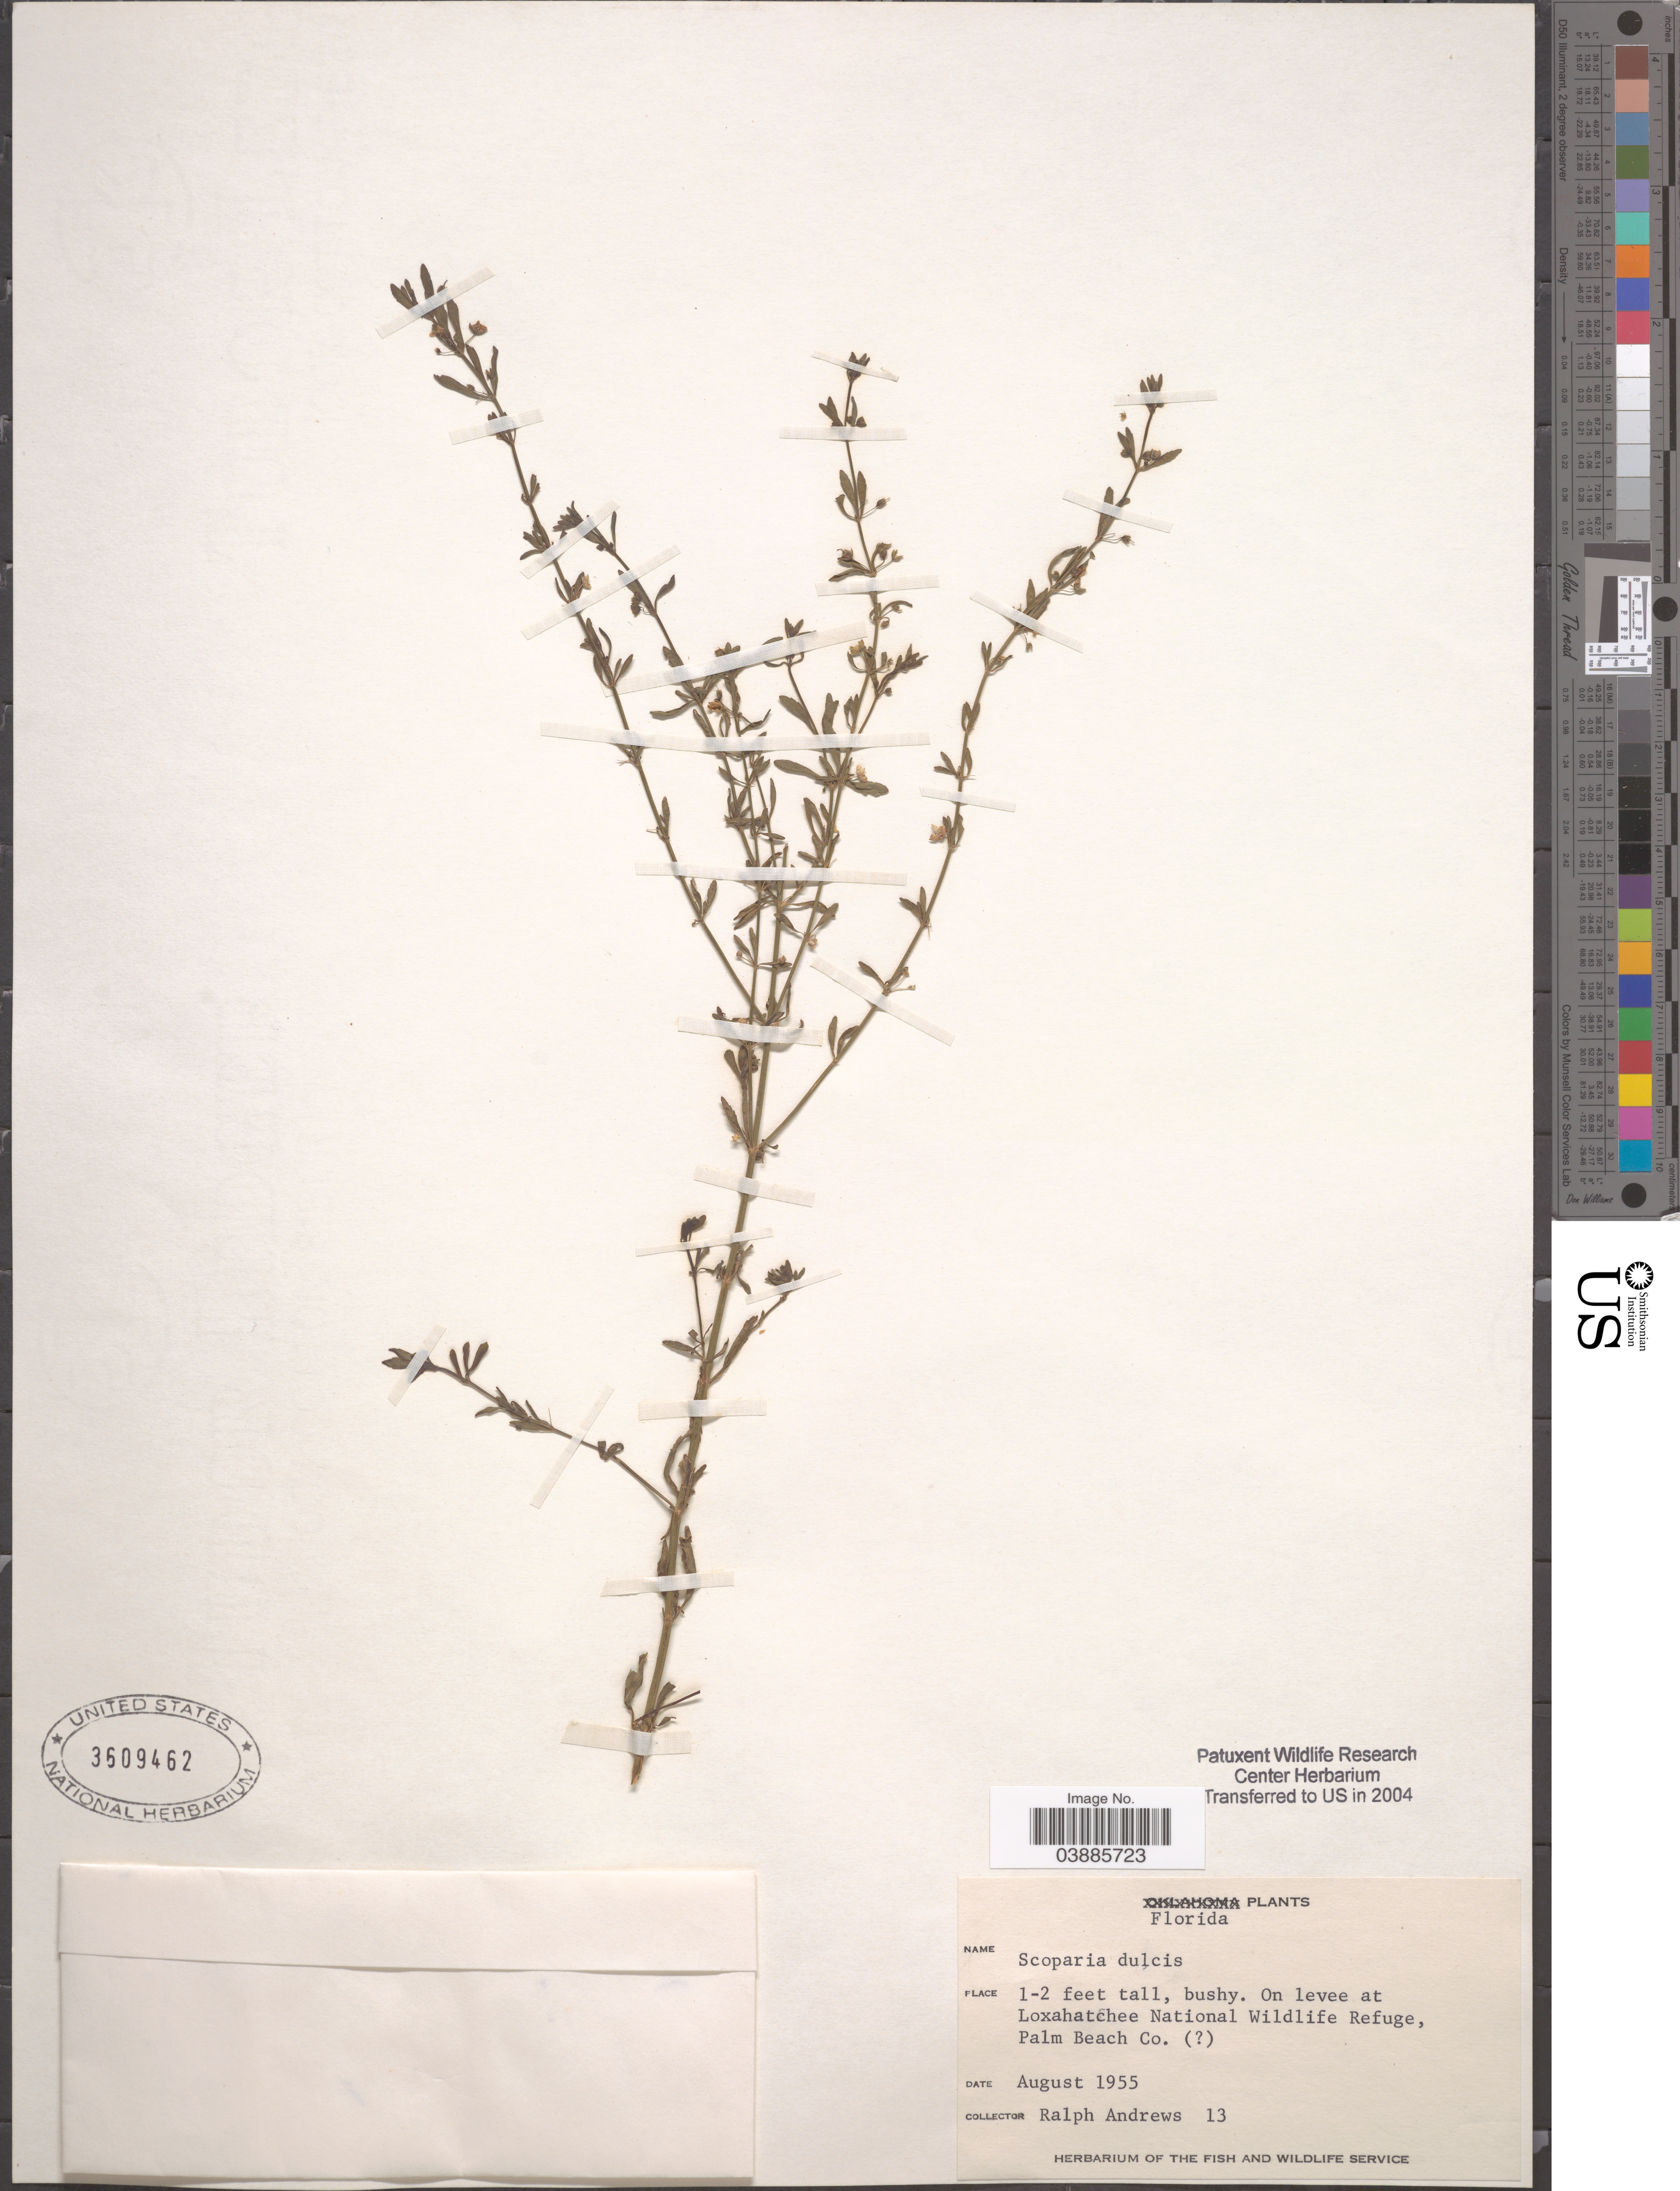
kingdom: Plantae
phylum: Tracheophyta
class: Magnoliopsida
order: Lamiales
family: Plantaginaceae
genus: Scoparia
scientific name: Scoparia dulcis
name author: L.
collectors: R. Andrews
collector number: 13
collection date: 1955-08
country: United States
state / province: Florida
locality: On levee at Loxahatchee National Wildlife Refuge, Palm Beach Co. ( [unsure placement]).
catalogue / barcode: US 3609462